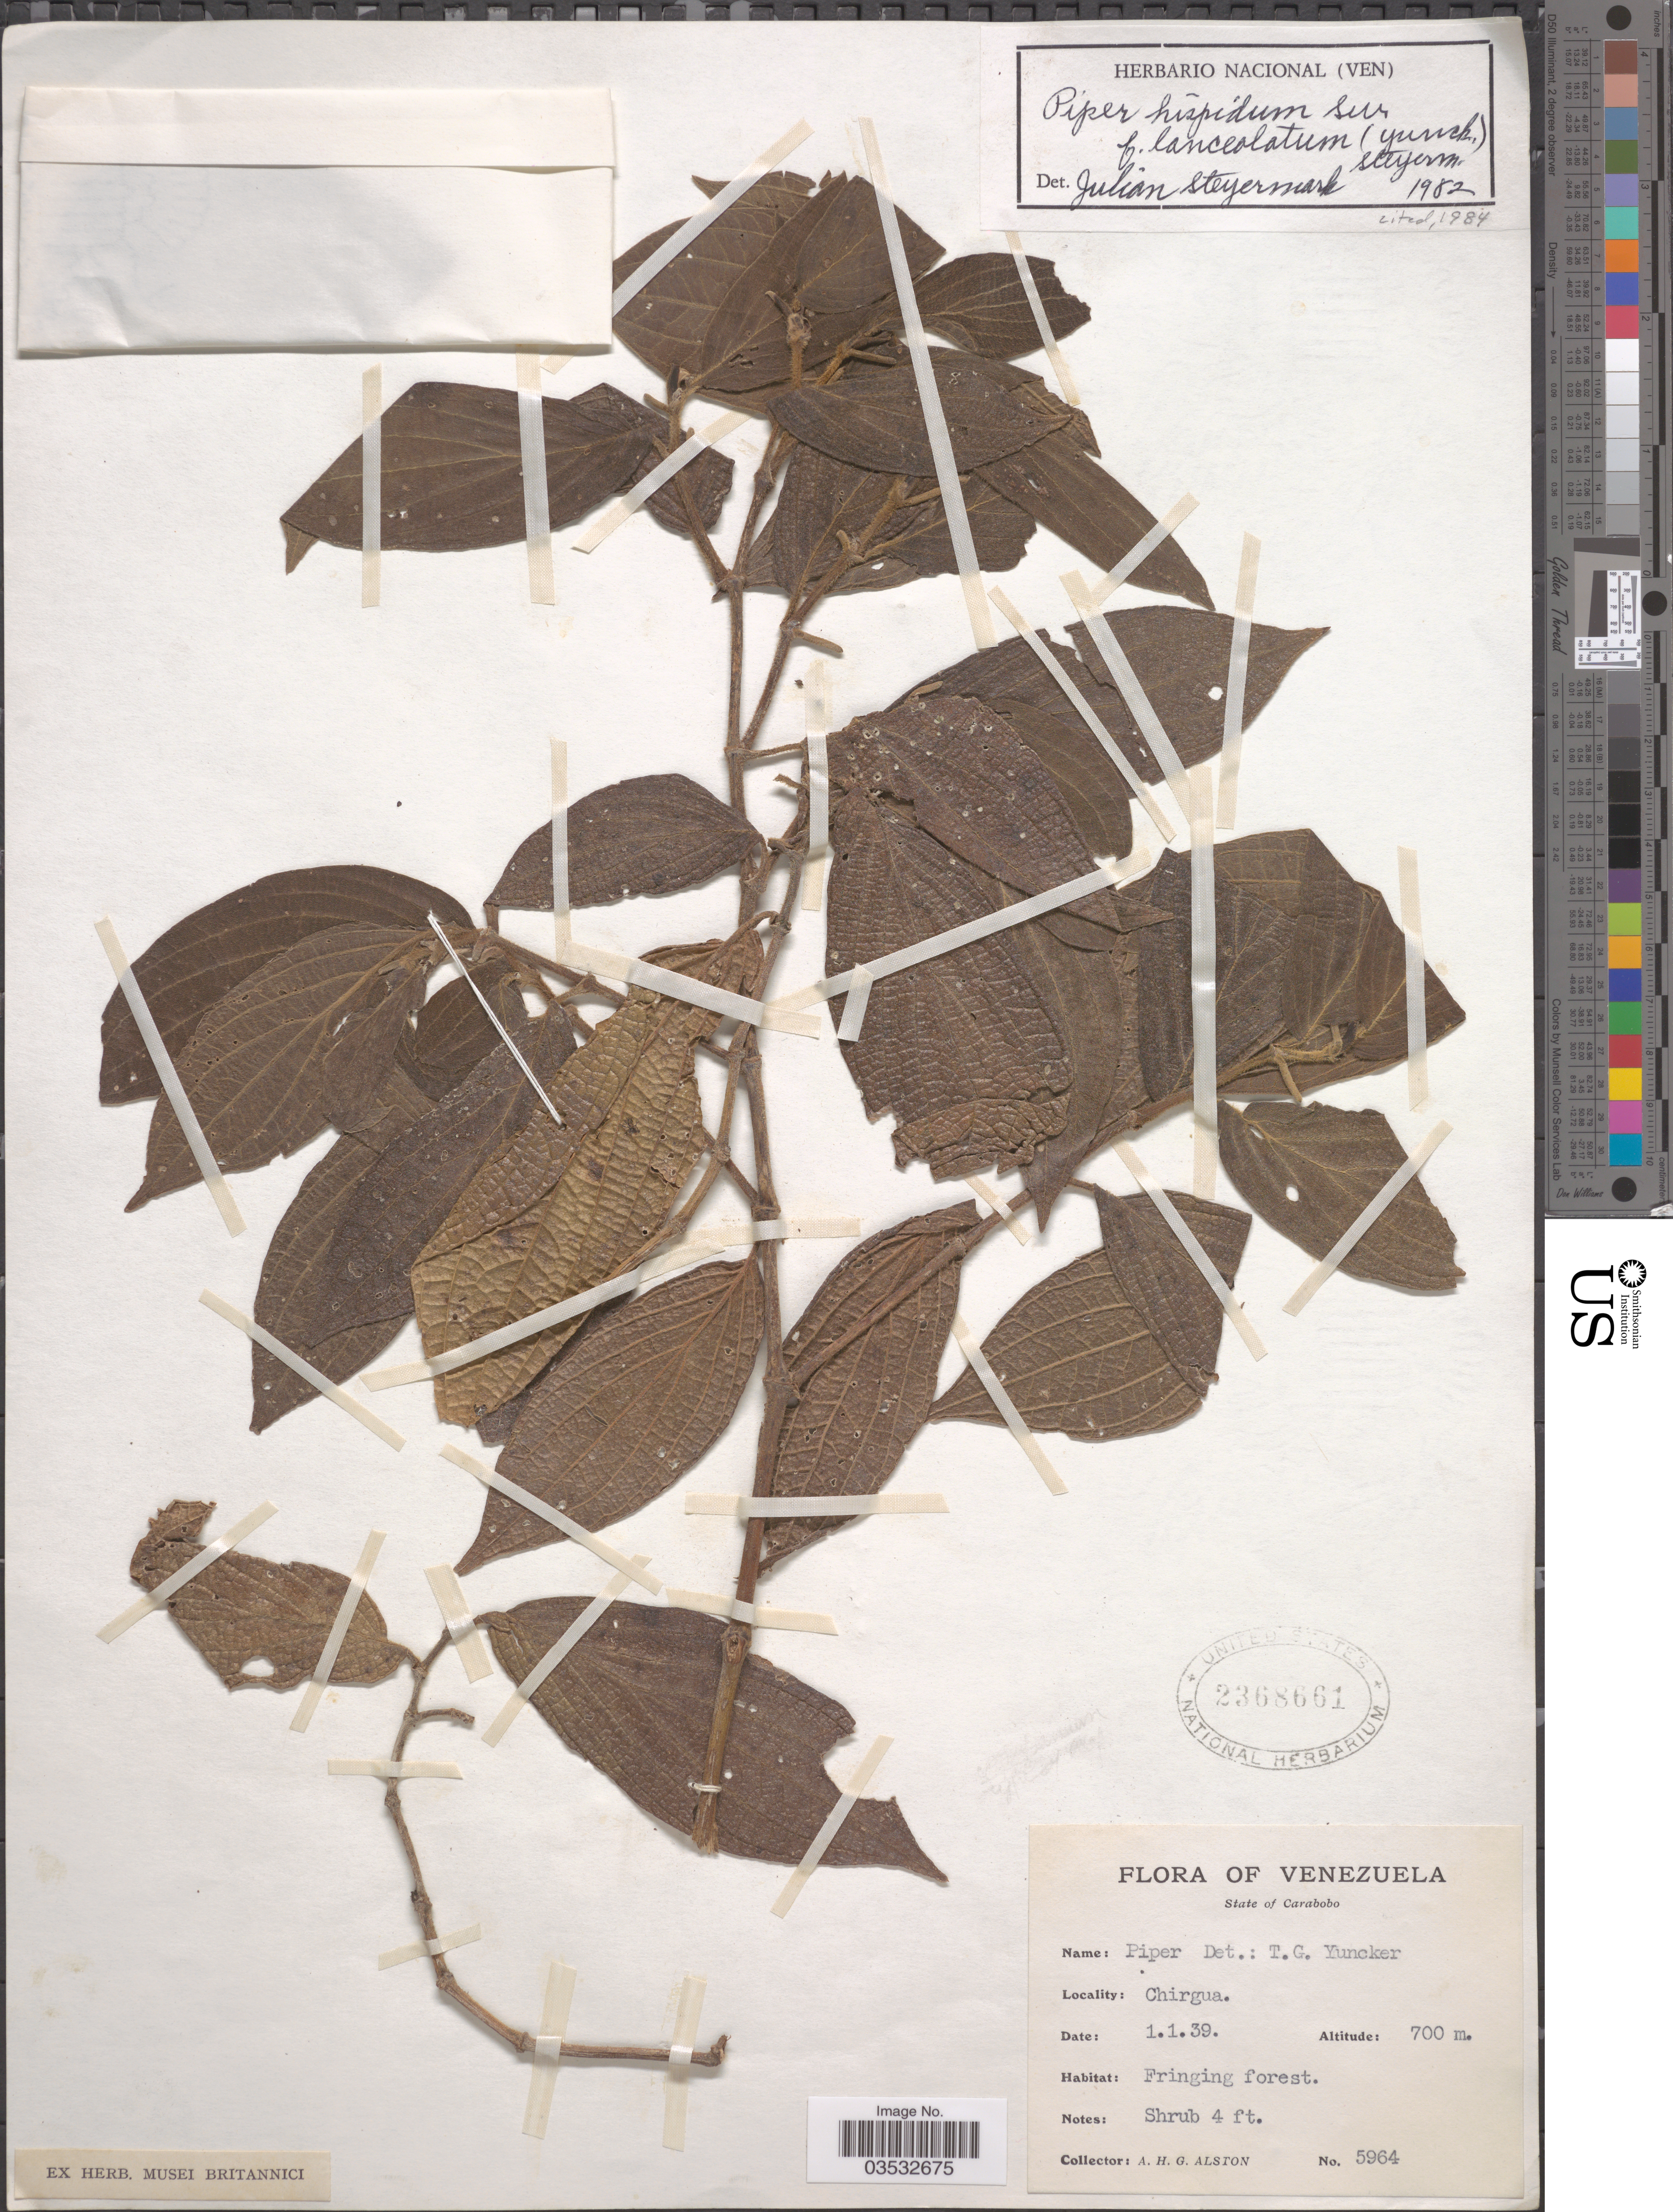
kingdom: Plantae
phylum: Tracheophyta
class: Magnoliopsida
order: Piperales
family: Piperaceae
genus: Piper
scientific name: Piper hispidum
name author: Sw.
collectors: A. H. Alston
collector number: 5964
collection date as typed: Transcribed d/m/y: 1/1/39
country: Venezuela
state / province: Carabobo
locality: Chirgua.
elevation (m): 700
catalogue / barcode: US 2368661